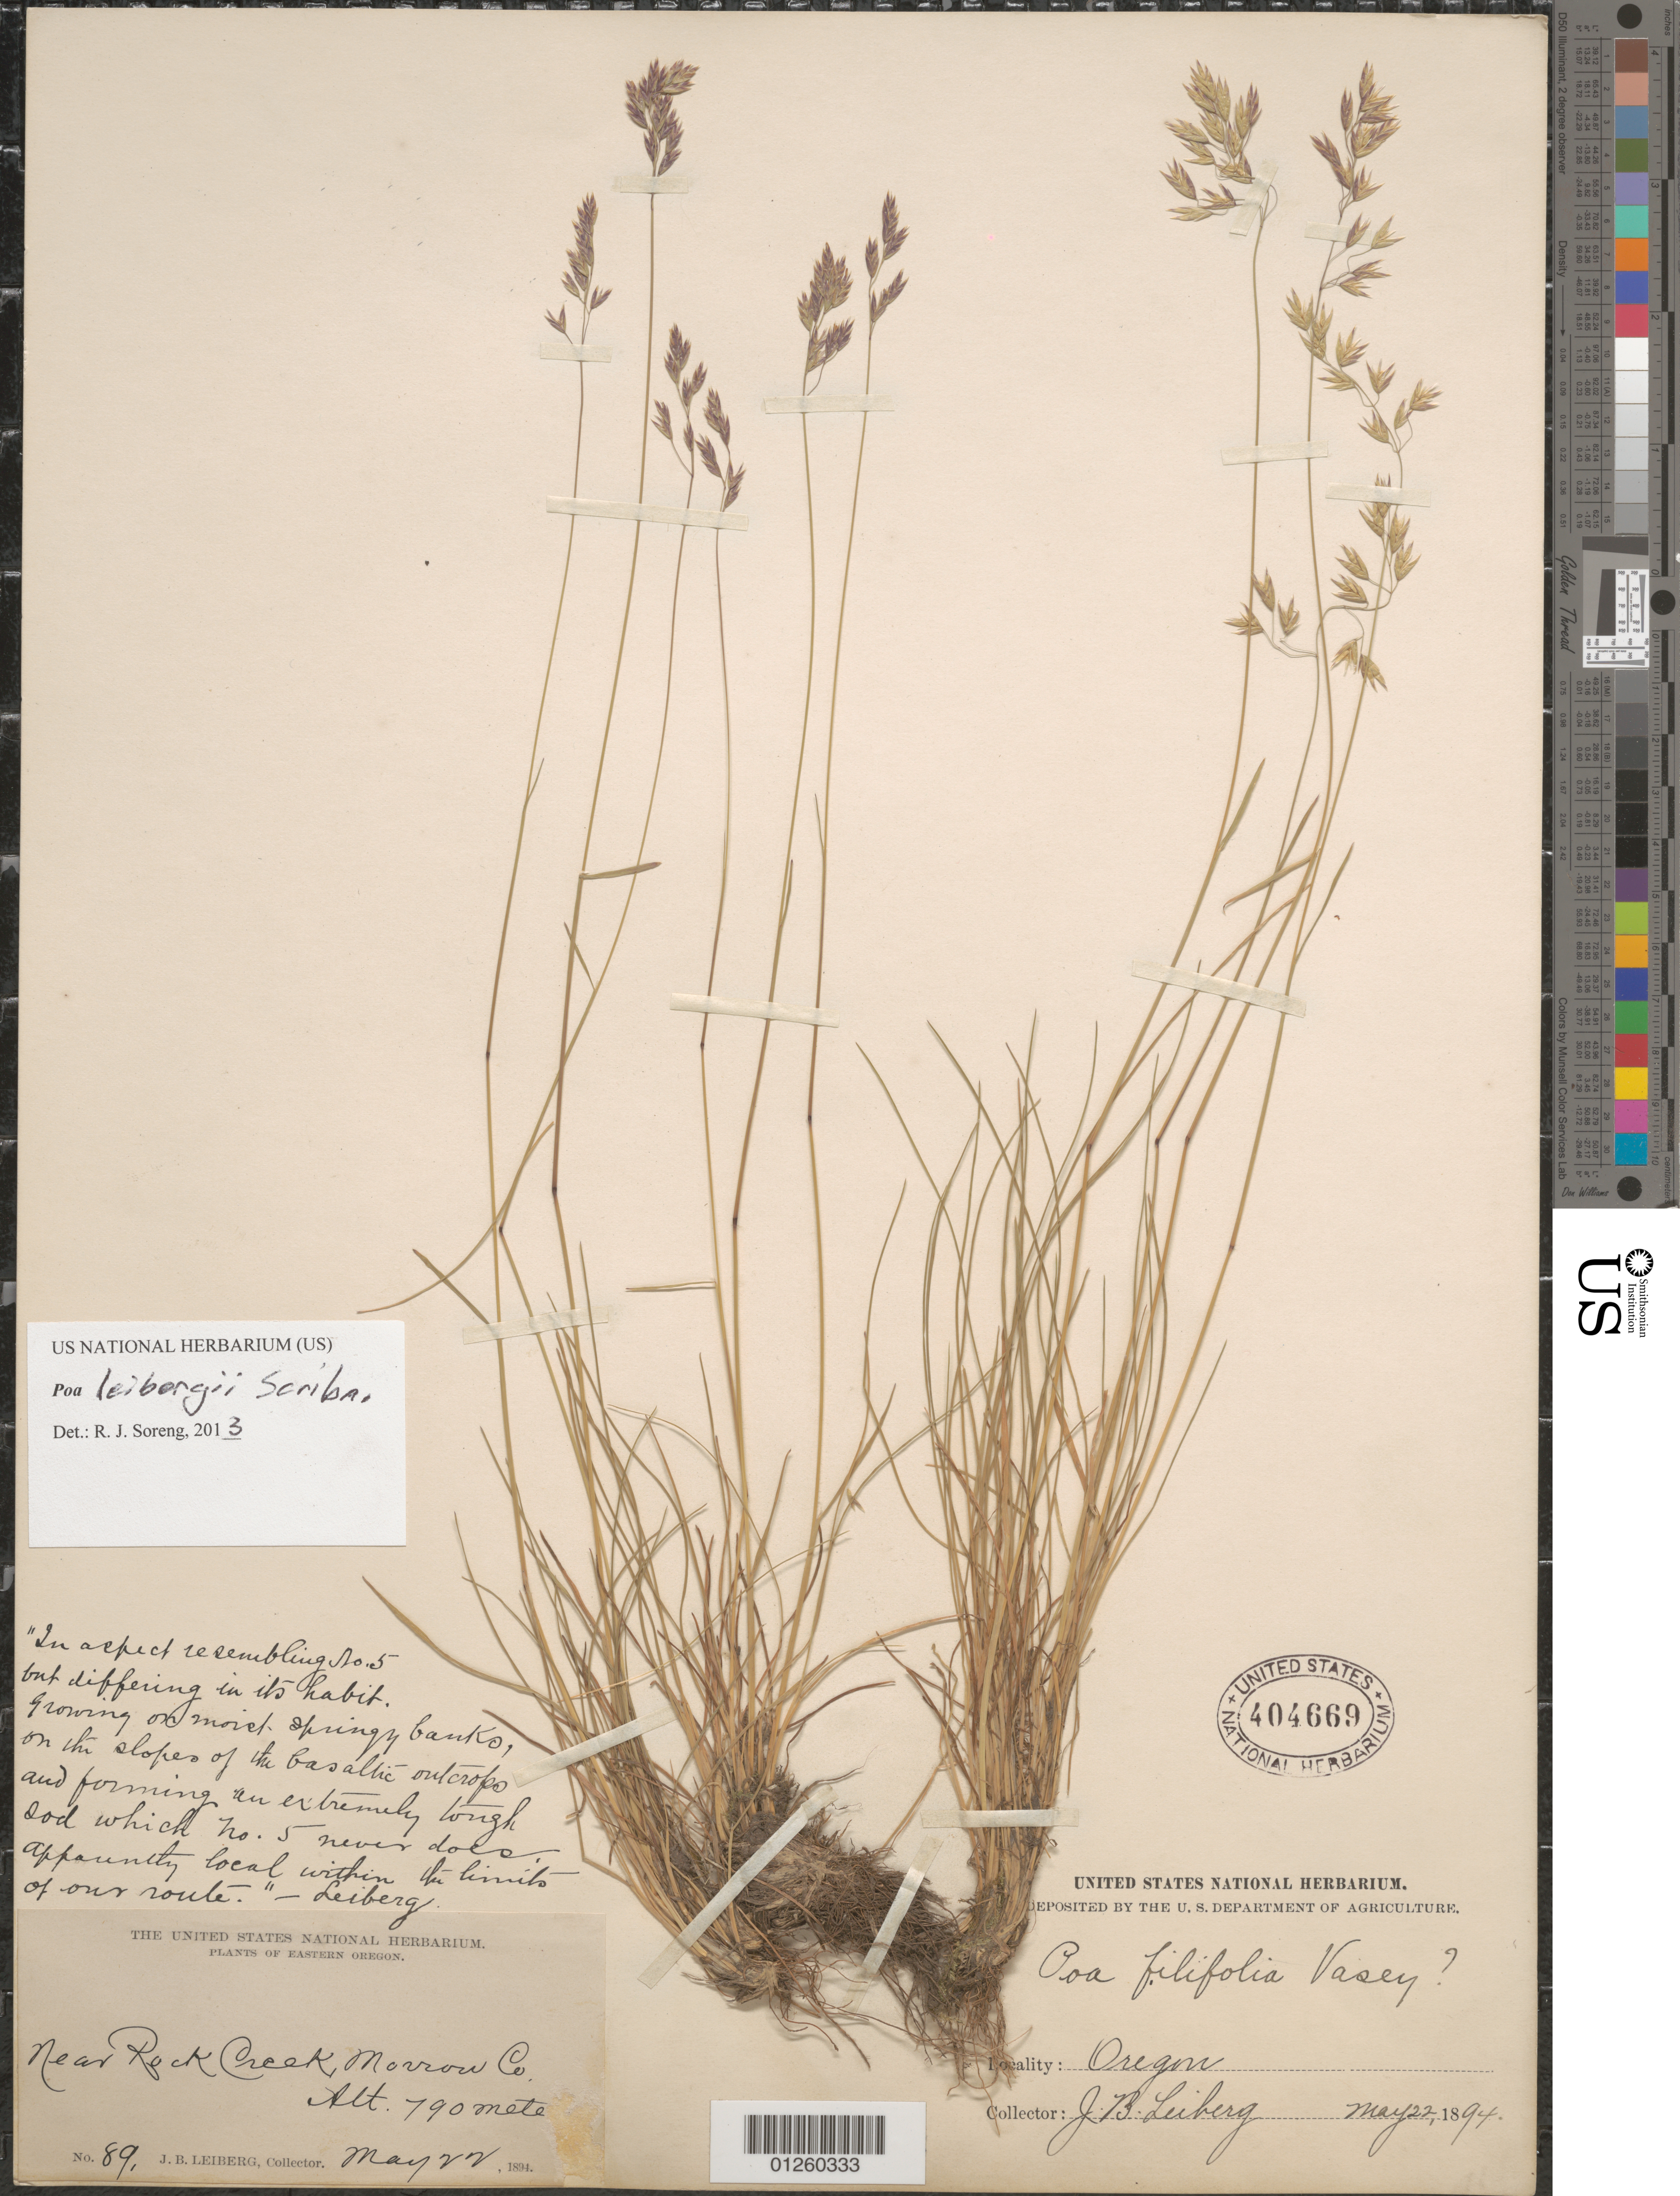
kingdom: Plantae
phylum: Tracheophyta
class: Liliopsida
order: Poales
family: Poaceae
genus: Poa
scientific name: Poa leibergii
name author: Scribn.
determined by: Soreng, Robert J., Research Associate (BOT), Smithsonian Institution - National Museum of Natural History (UNITED STATES)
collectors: J. Leiberg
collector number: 89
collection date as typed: May 22, 1894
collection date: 1894-05-22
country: United States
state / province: Oregon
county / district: Morrow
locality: Near Rock Creek, Morrow Co.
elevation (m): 790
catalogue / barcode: US 404669